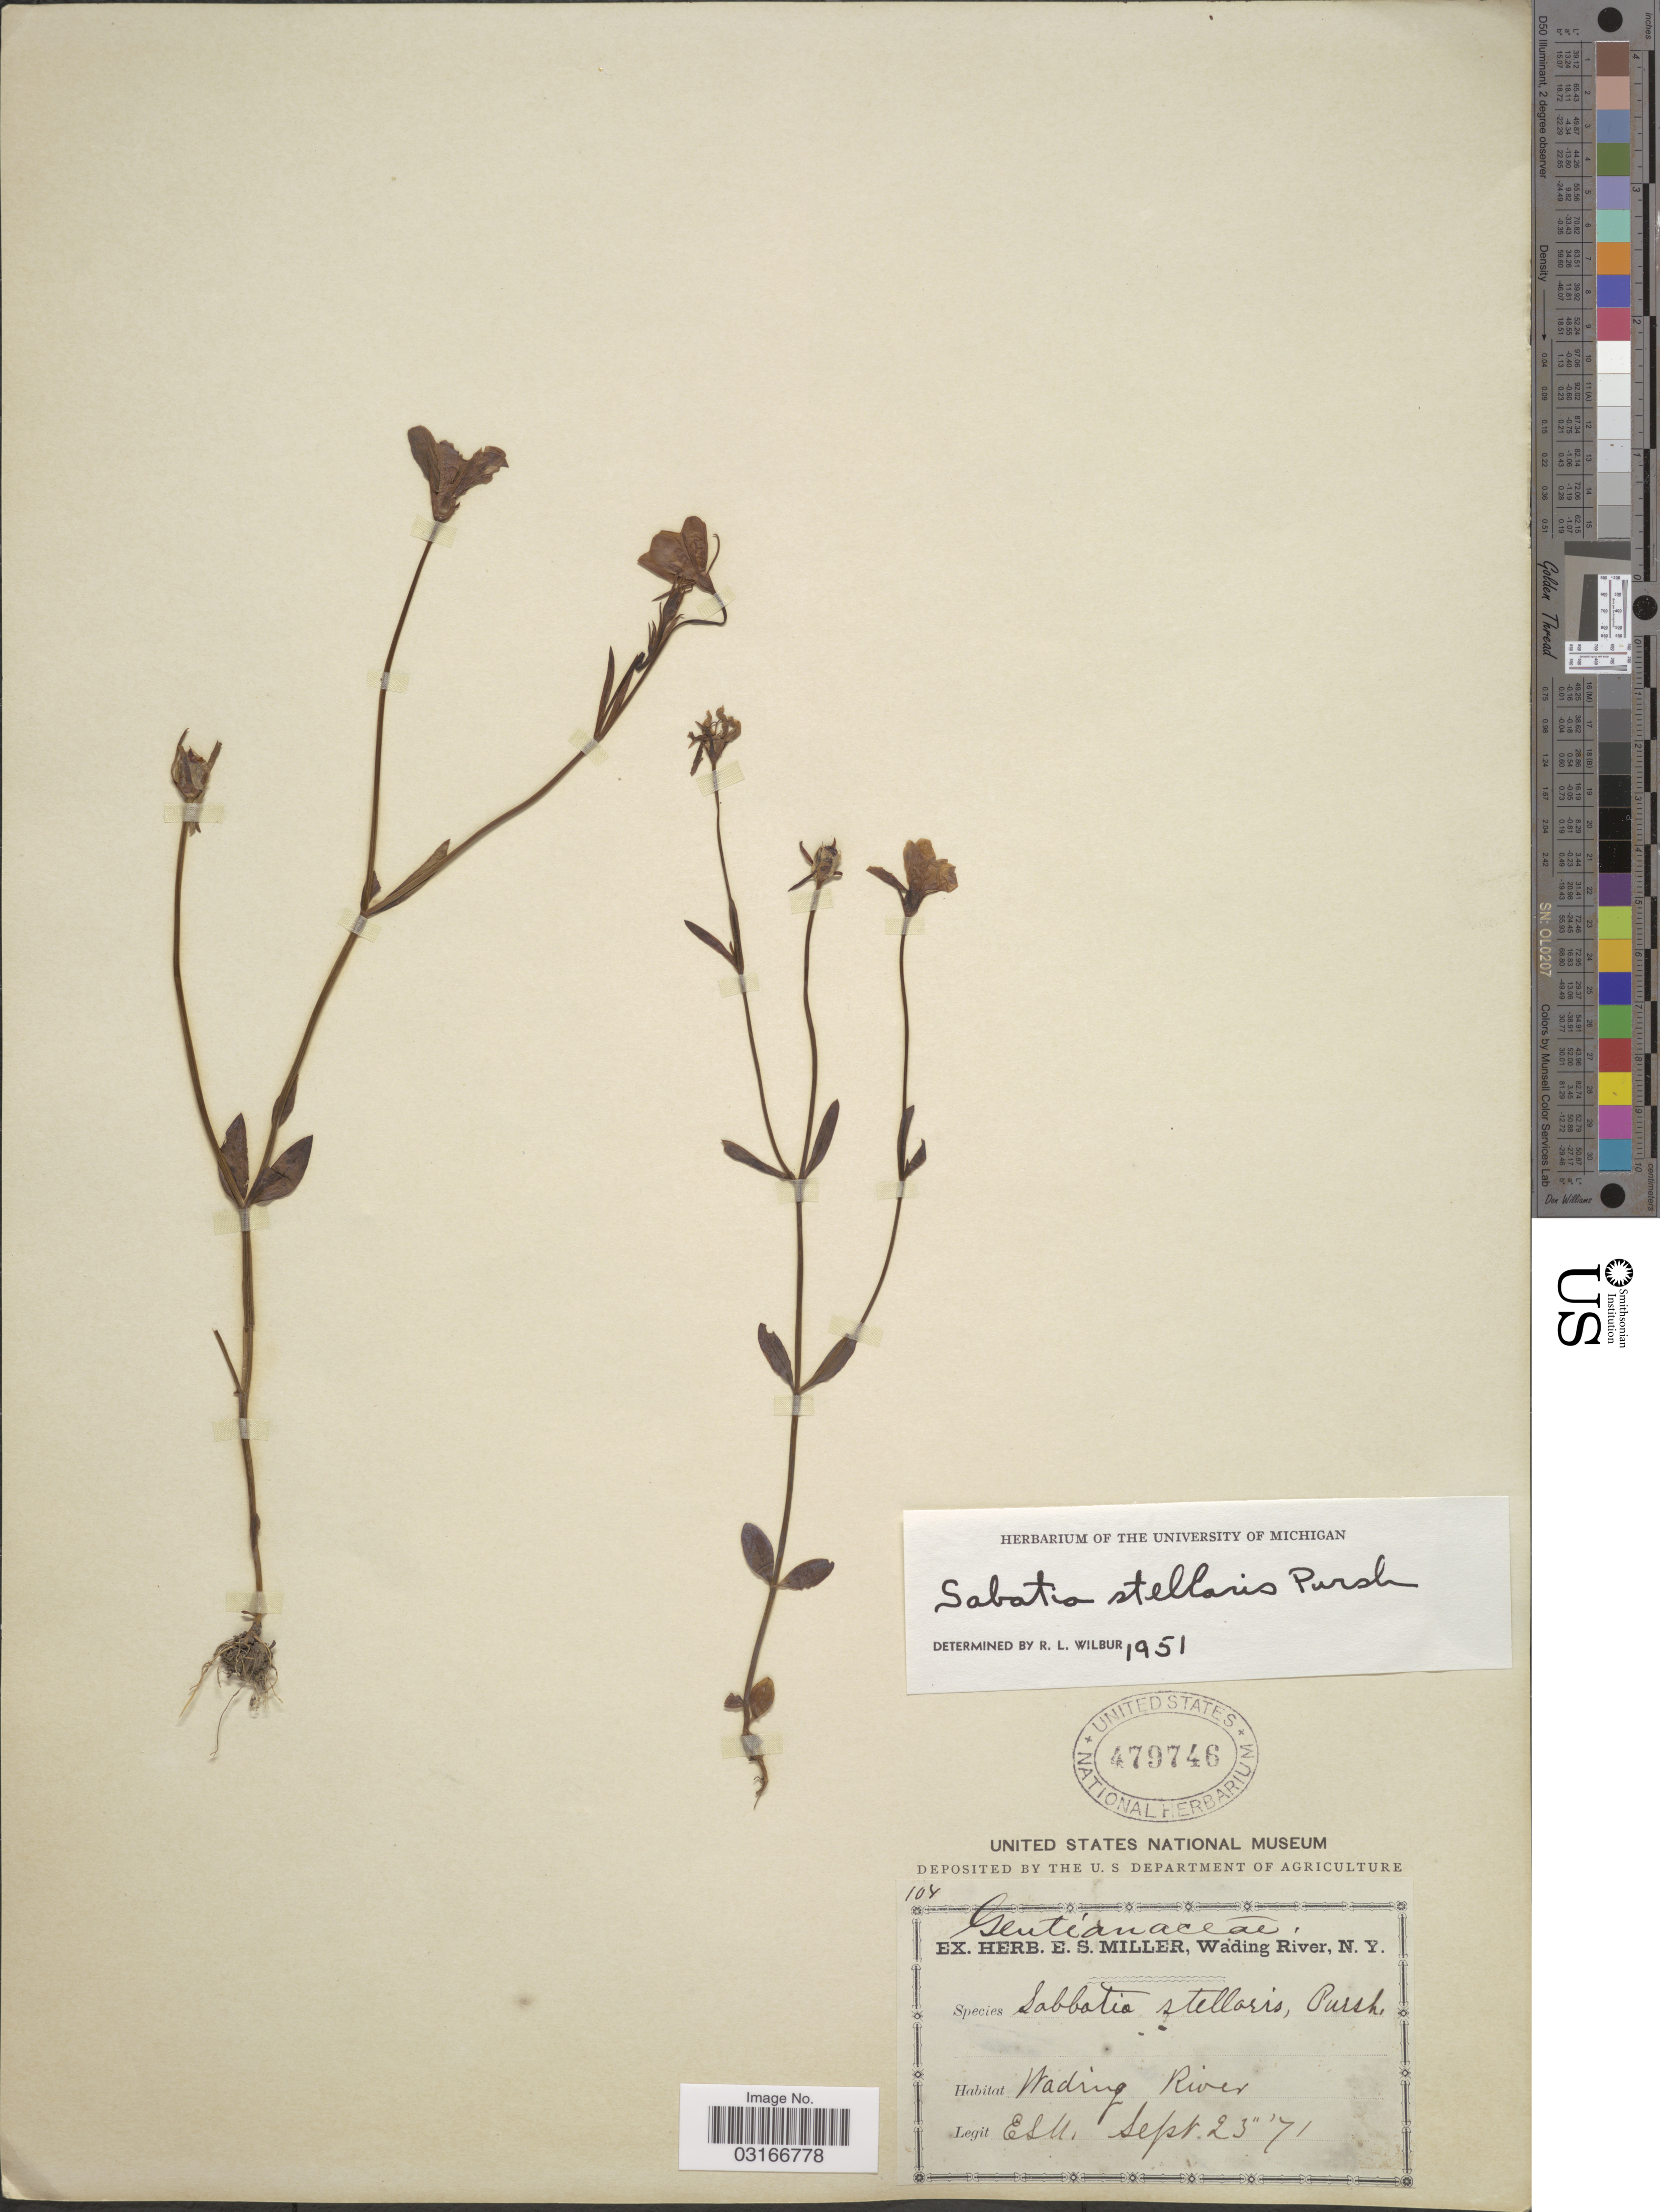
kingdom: Plantae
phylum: Tracheophyta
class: Magnoliopsida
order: Gentianales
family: Gentianaceae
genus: Sabatia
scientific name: Sabatia stellaris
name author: Pursh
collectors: E. S. Miller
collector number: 104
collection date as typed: Transcribed d/m/y: 23/9/71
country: United States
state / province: New York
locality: Wading River.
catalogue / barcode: US 479746